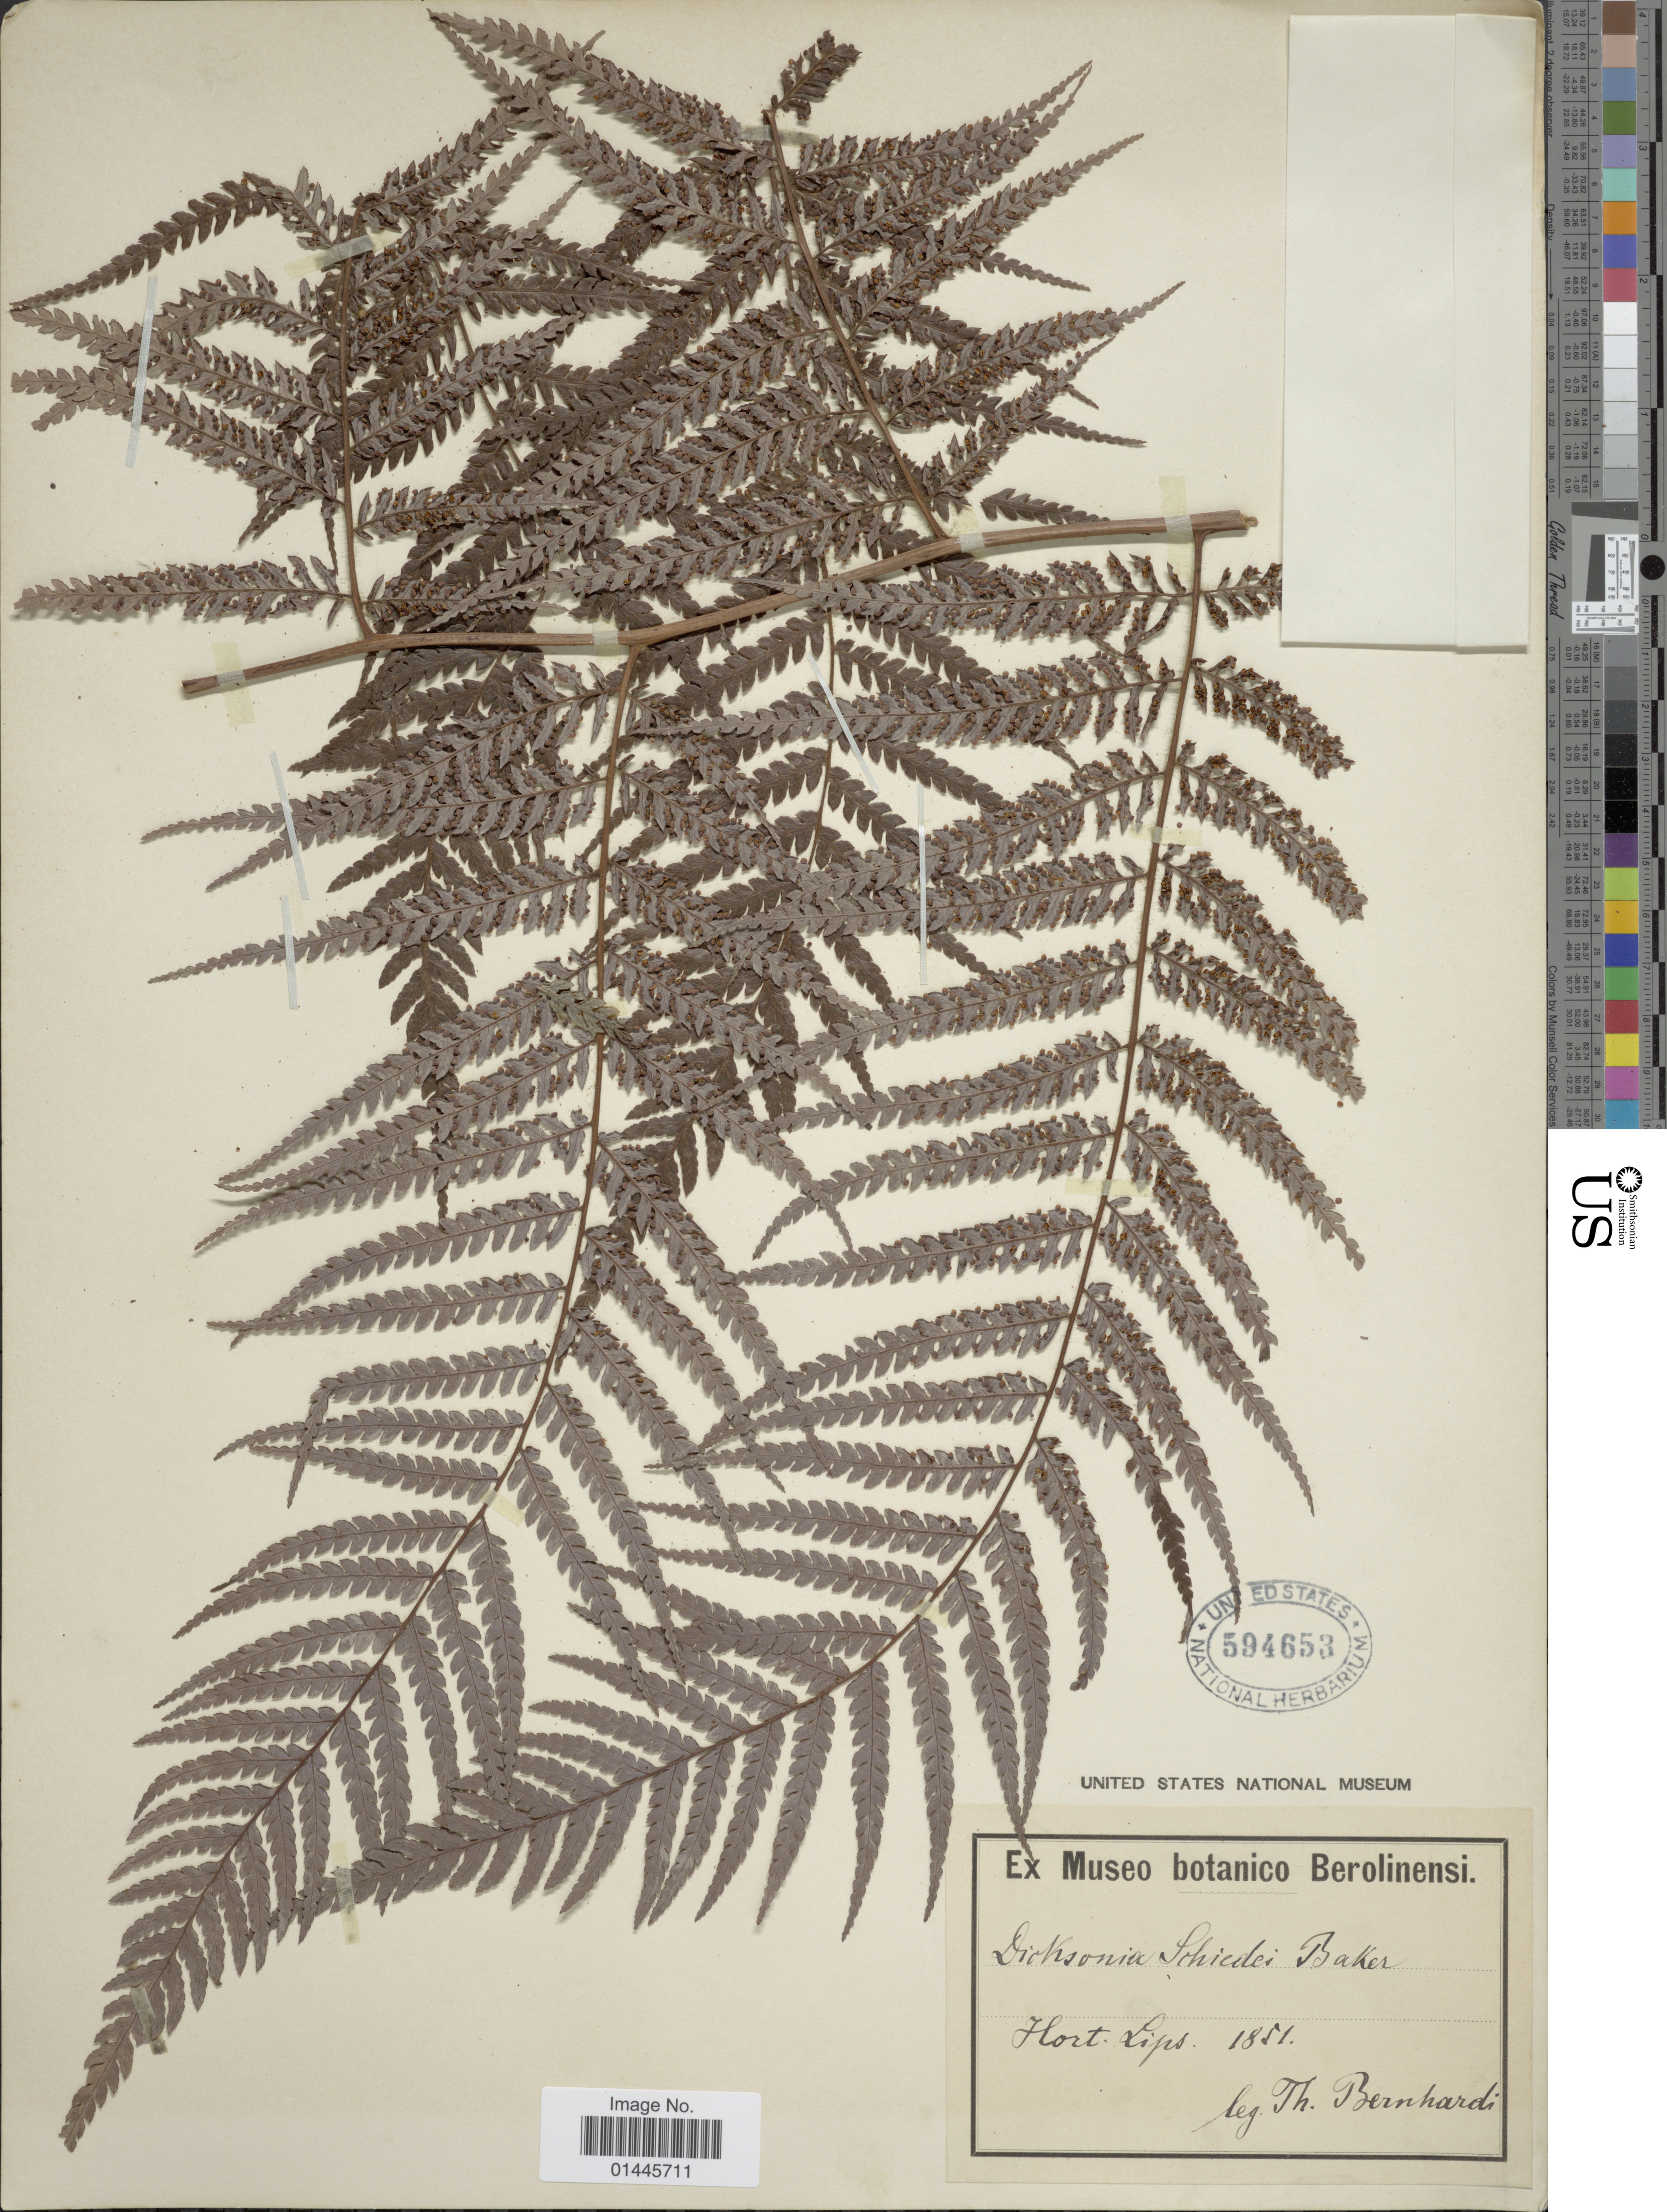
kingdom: Plantae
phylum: Tracheophyta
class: Polypodiopsida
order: Cyatheales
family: Cibotiaceae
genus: Cibotium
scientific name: Cibotium schiedei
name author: Schltdl. & Cham.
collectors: T. Bernhardi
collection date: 1851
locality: Hort. Lips.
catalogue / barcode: US 594653